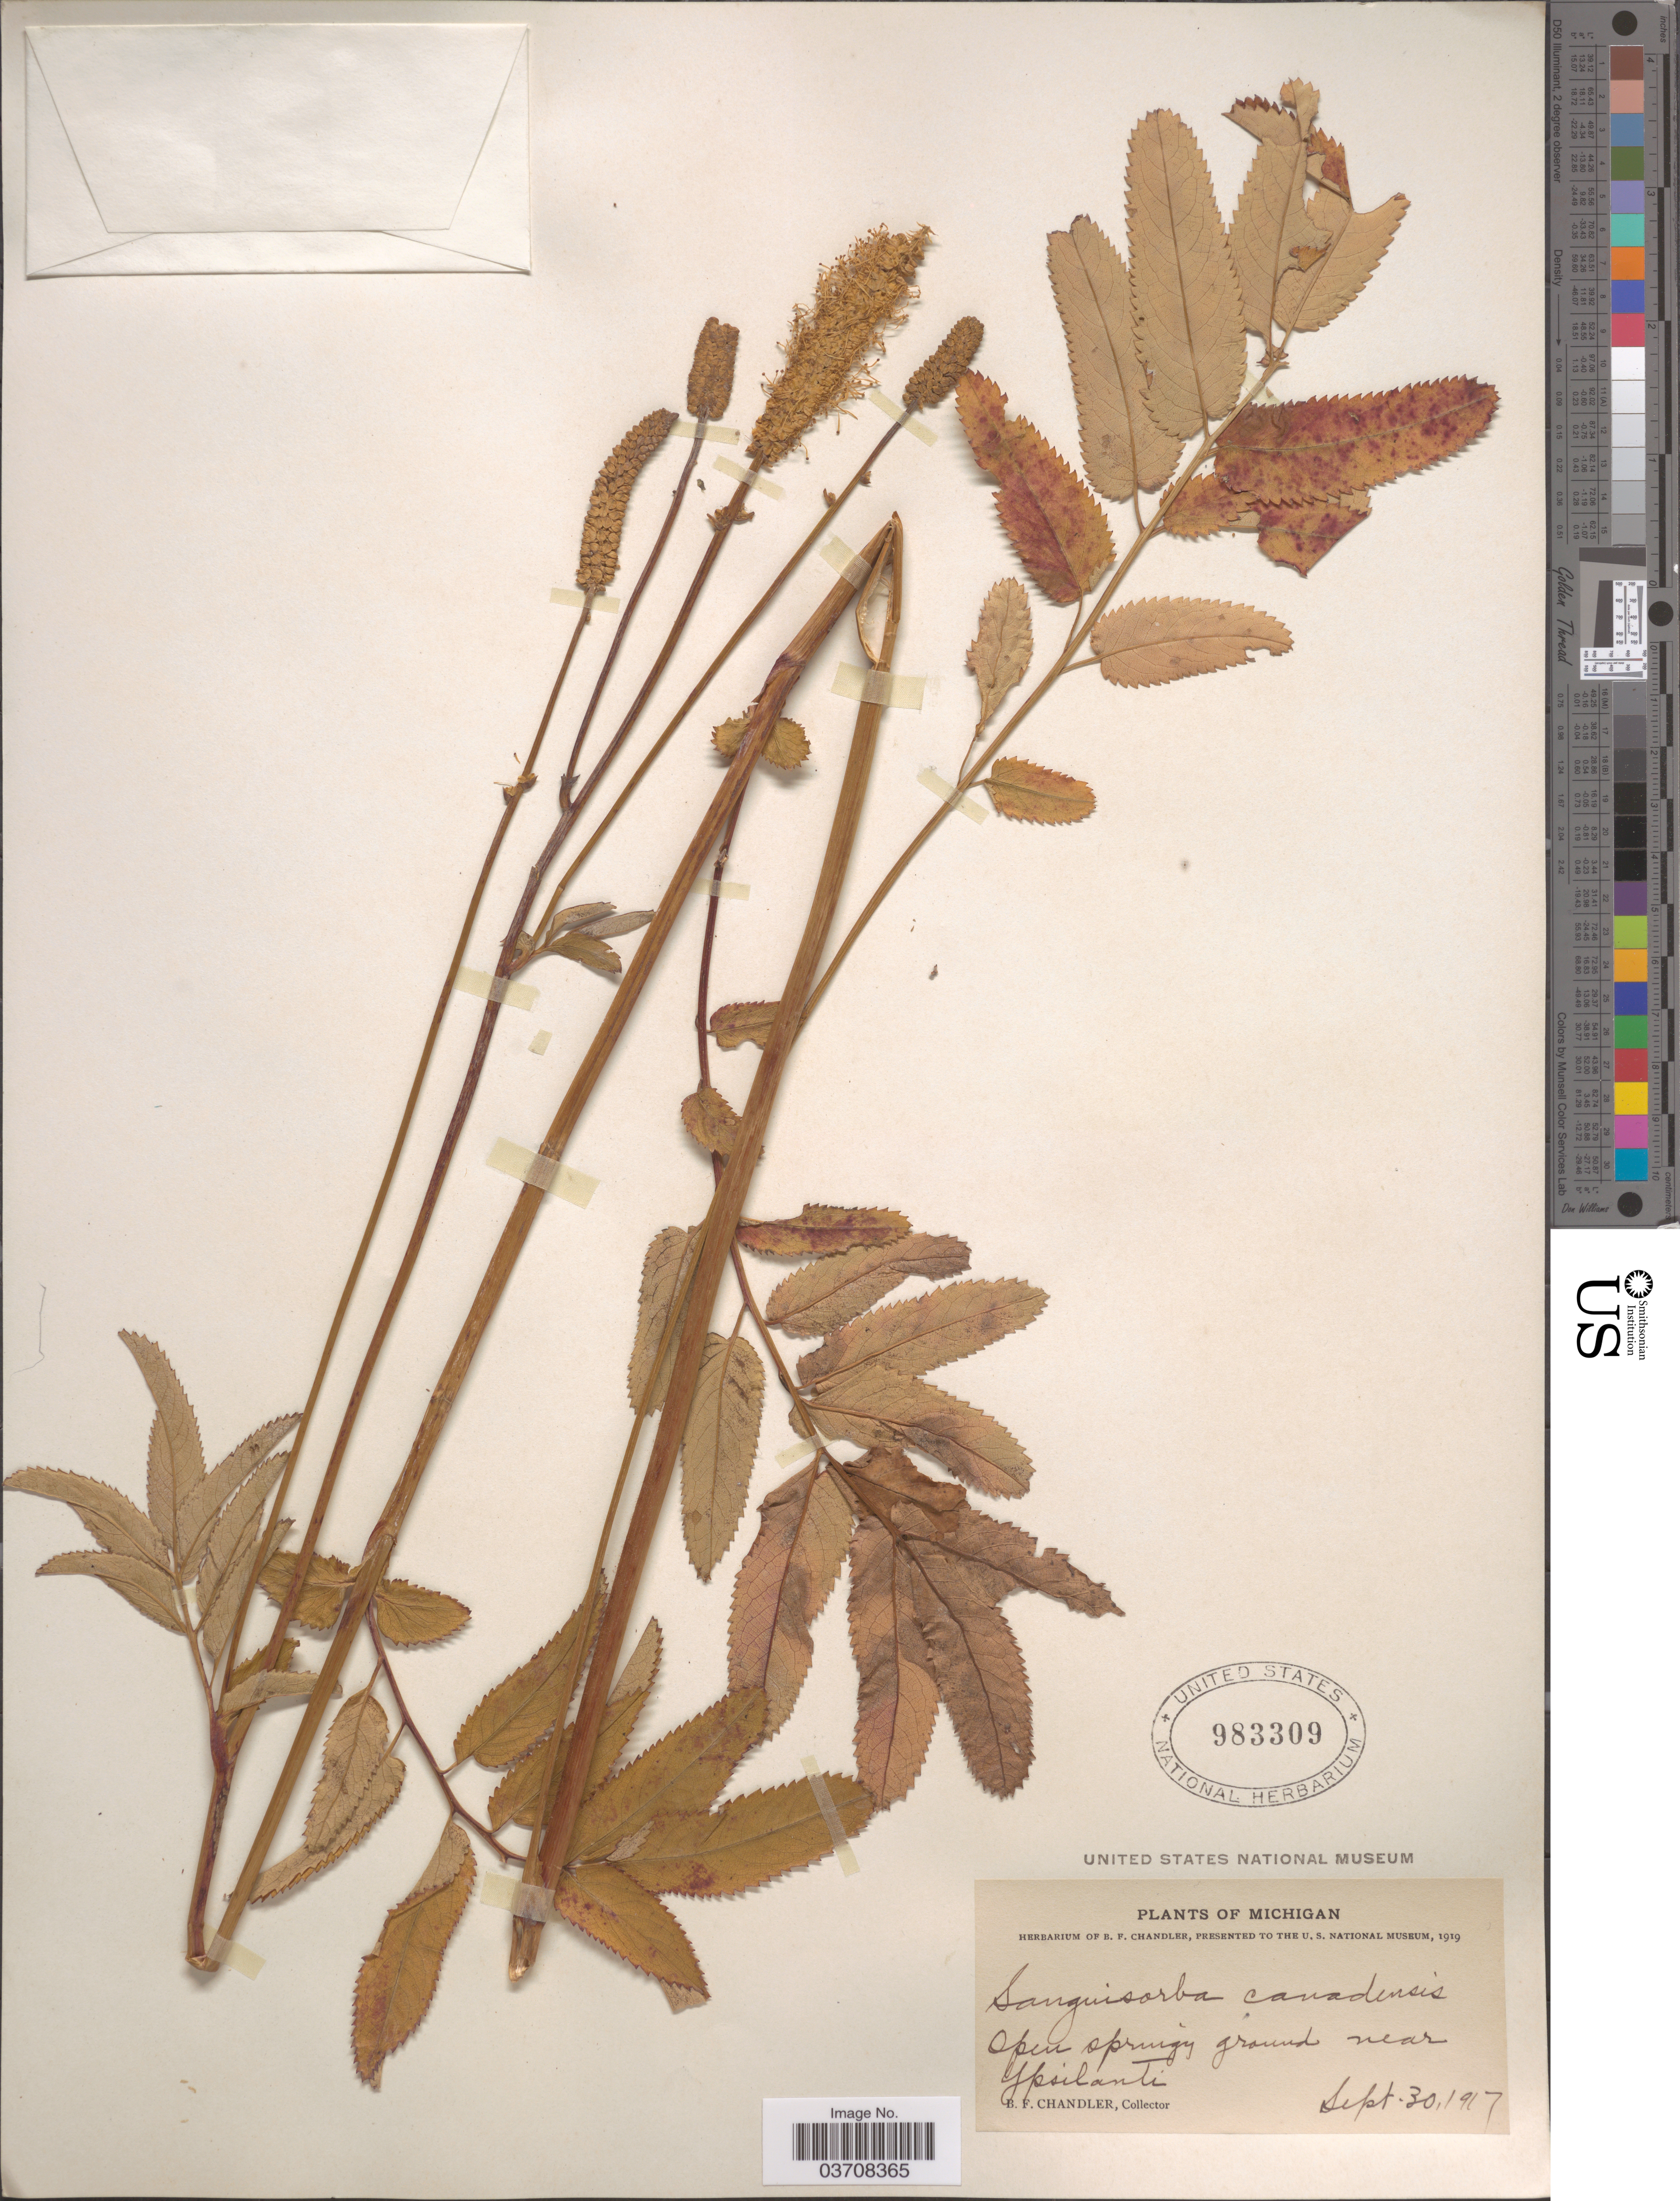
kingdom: Plantae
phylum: Tracheophyta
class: Magnoliopsida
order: Rosales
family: Rosaceae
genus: Sanguisorba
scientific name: Sanguisorba canadensis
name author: L.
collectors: B. F. Chandler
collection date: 1917-09-30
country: United States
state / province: Michigan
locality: Near Ypsilanti.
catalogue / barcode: US 983309